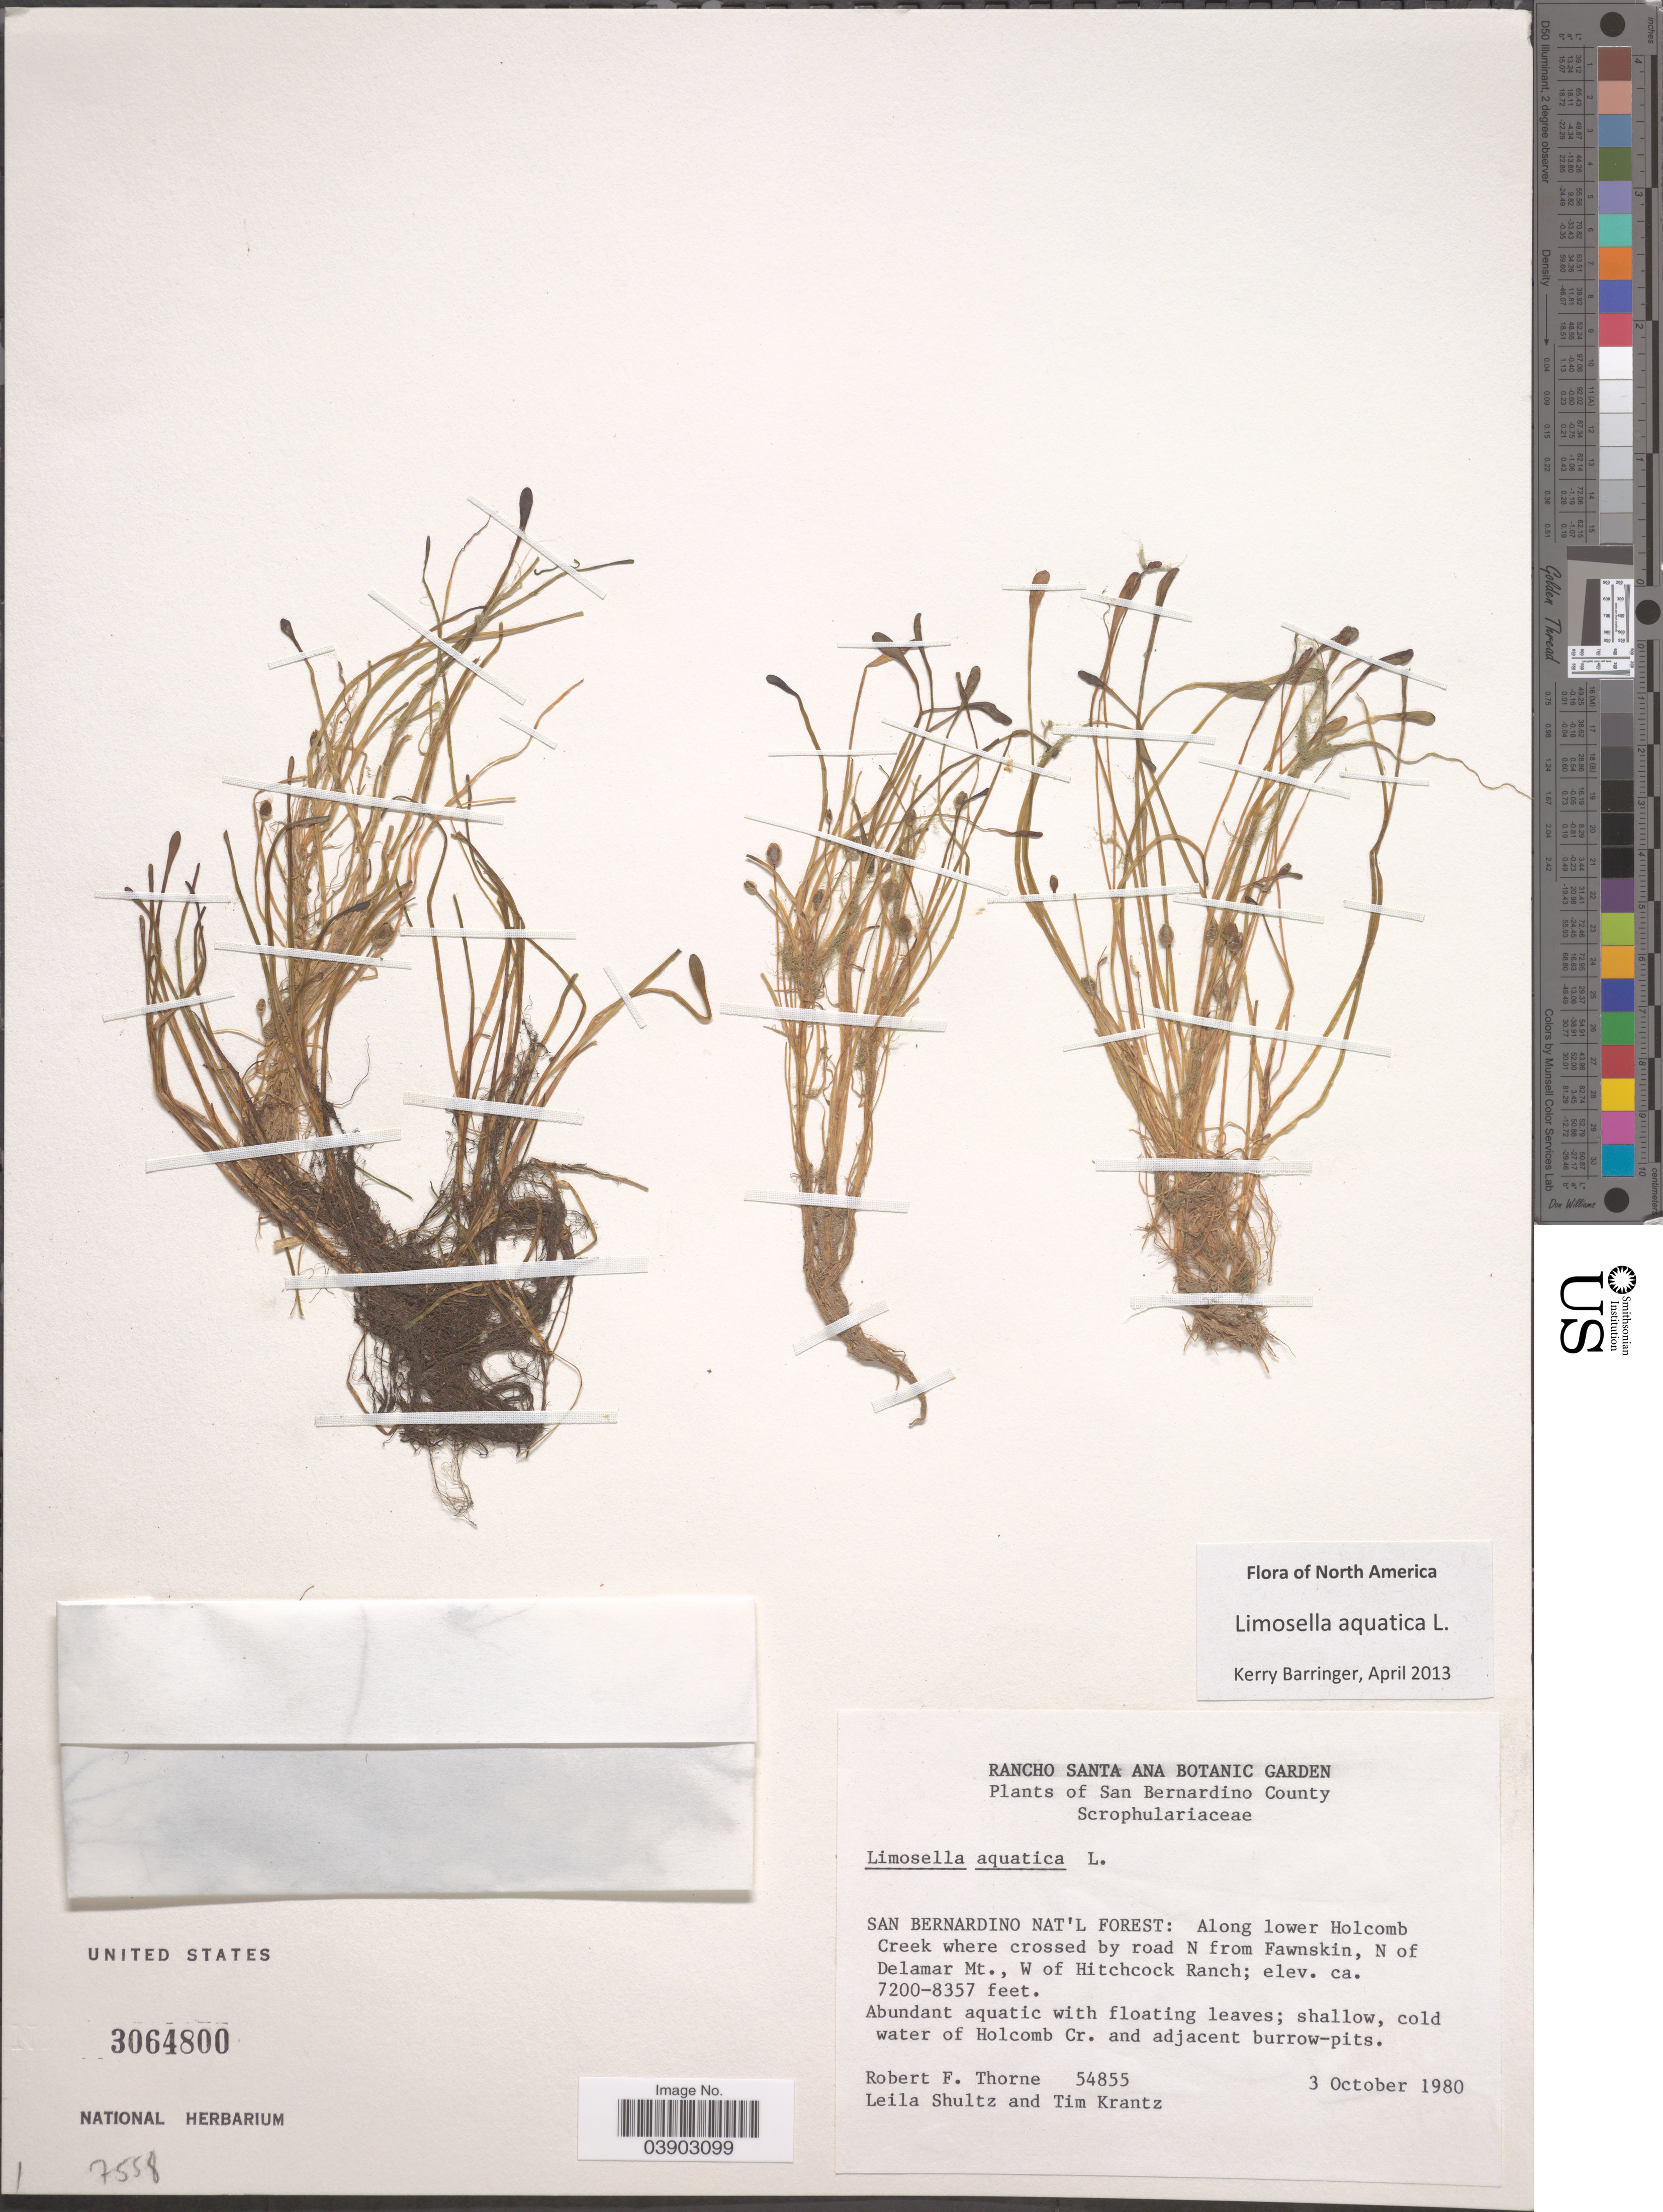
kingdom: Plantae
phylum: Tracheophyta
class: Magnoliopsida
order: Lamiales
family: Scrophulariaceae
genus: Limosella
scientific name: Limosella aquatica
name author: L.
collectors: R. F. Thorne, L. Shultz & T. Krantz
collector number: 54855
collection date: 1980-10-03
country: United States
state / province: California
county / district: San Bernardino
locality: San Bernardino County. San Bernardino Nat'l Forest: Along lower Holcomb Creek where crossed by road N from Fawnskin, N of Delamar Mt., W of Hitchcock Ranch.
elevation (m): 2195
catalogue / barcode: US 3064800